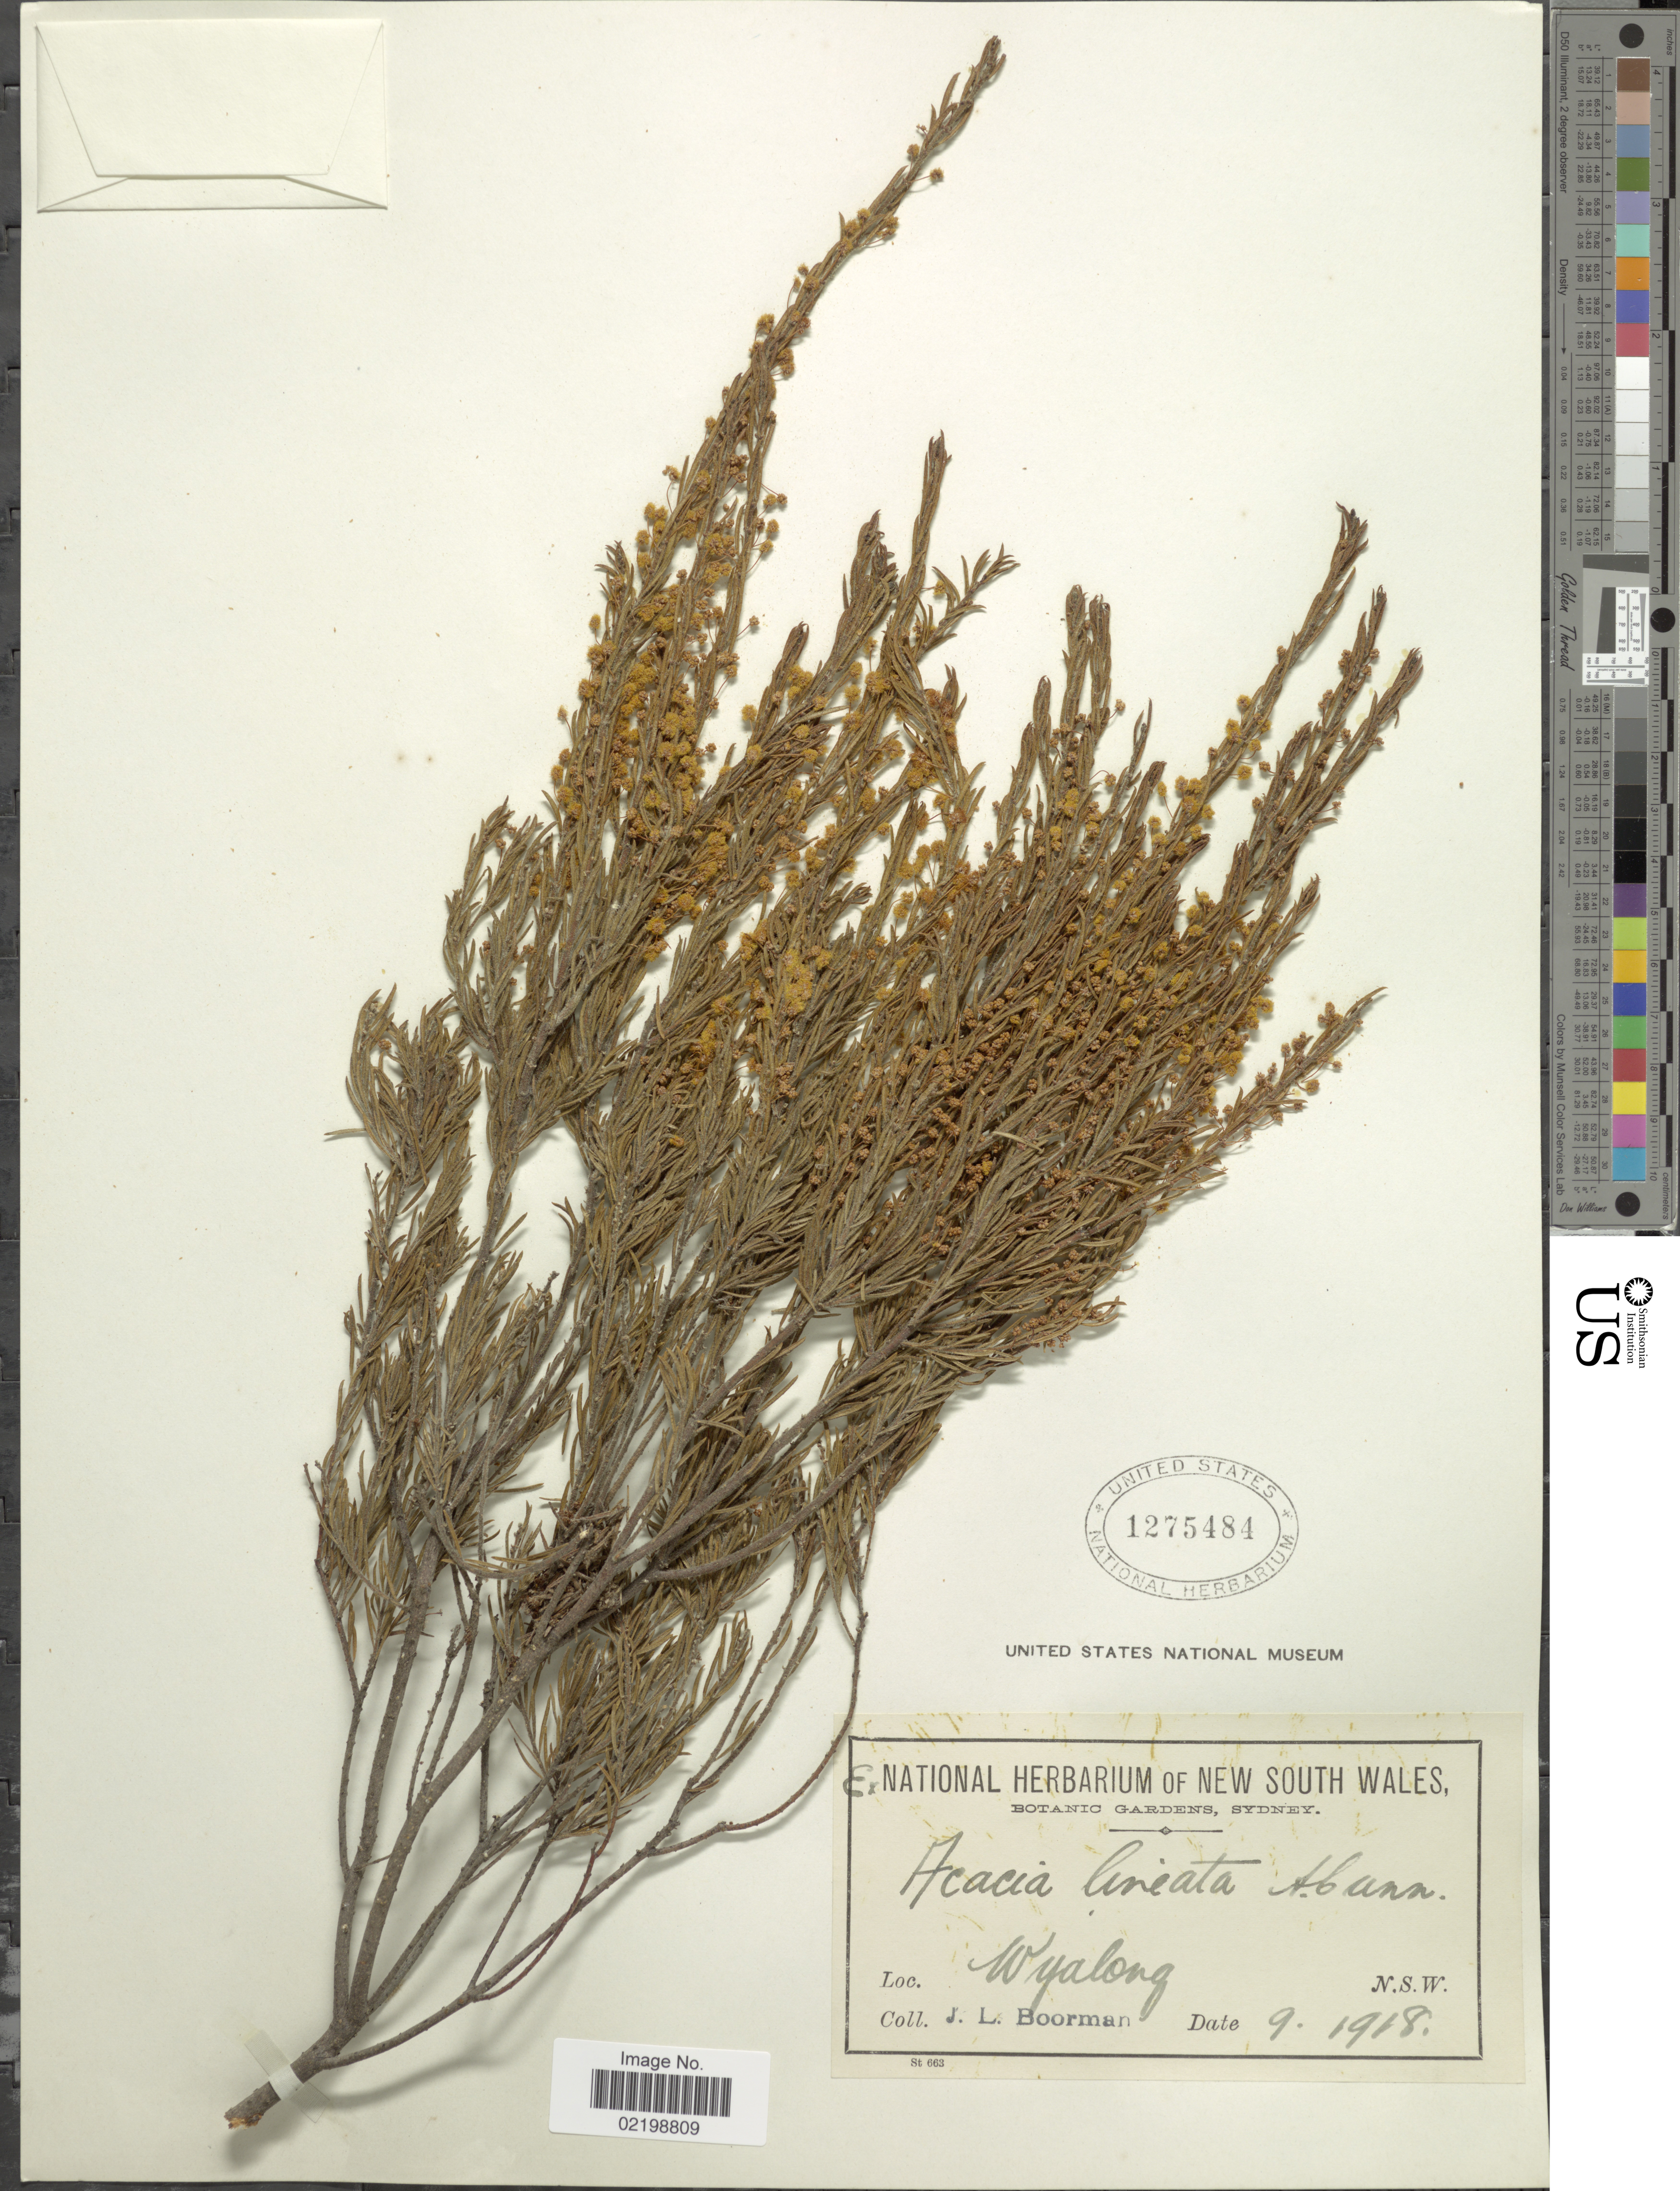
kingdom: Plantae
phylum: Tracheophyta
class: Magnoliopsida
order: Fabales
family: Fabaceae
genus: Acacia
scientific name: Acacia lineata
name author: G. Don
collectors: J. Boorman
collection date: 1918-09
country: Australia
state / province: New South Wales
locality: Wyalong, N.S.W.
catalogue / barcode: US 1275484